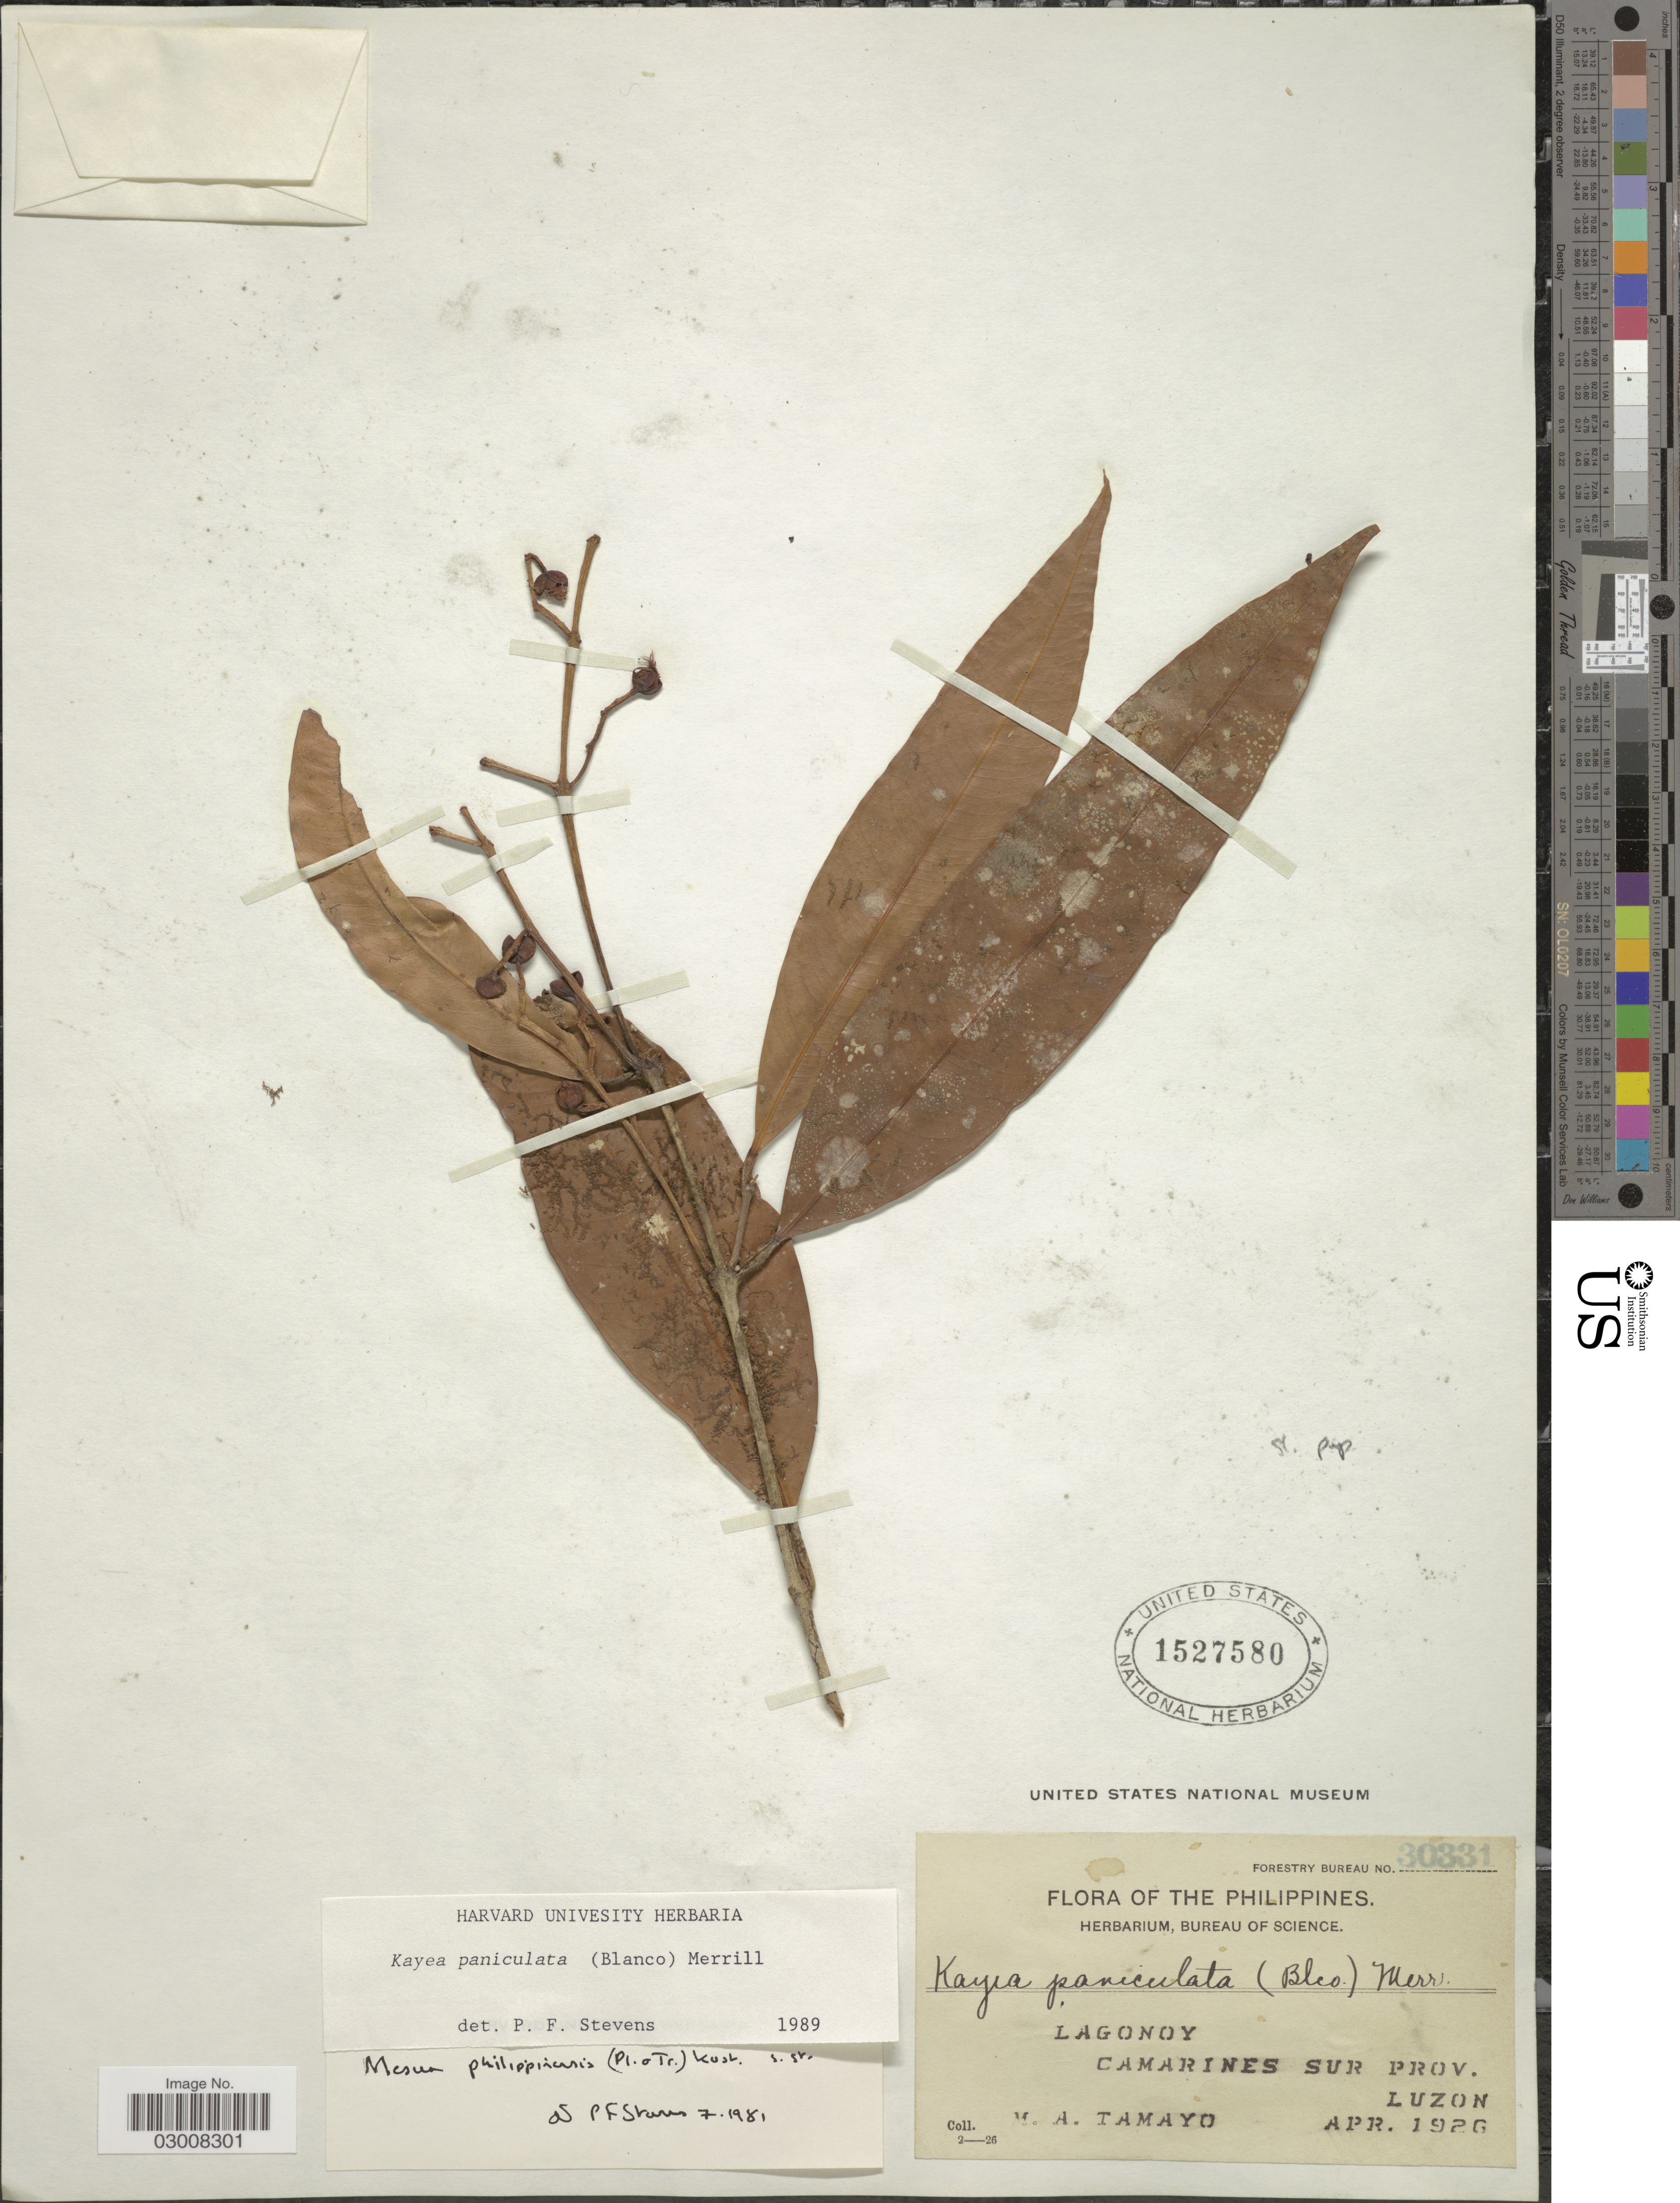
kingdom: Plantae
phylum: Tracheophyta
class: Magnoliopsida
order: Malpighiales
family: Calophyllaceae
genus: Kayea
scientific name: Kayea paniculata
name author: (Blanco) Merr.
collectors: M. Tamayo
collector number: Forestry Bureau 30331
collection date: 1926-04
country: Philippines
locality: Lagonoy, Camarines sur Prov., Luzon.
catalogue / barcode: US 1527580